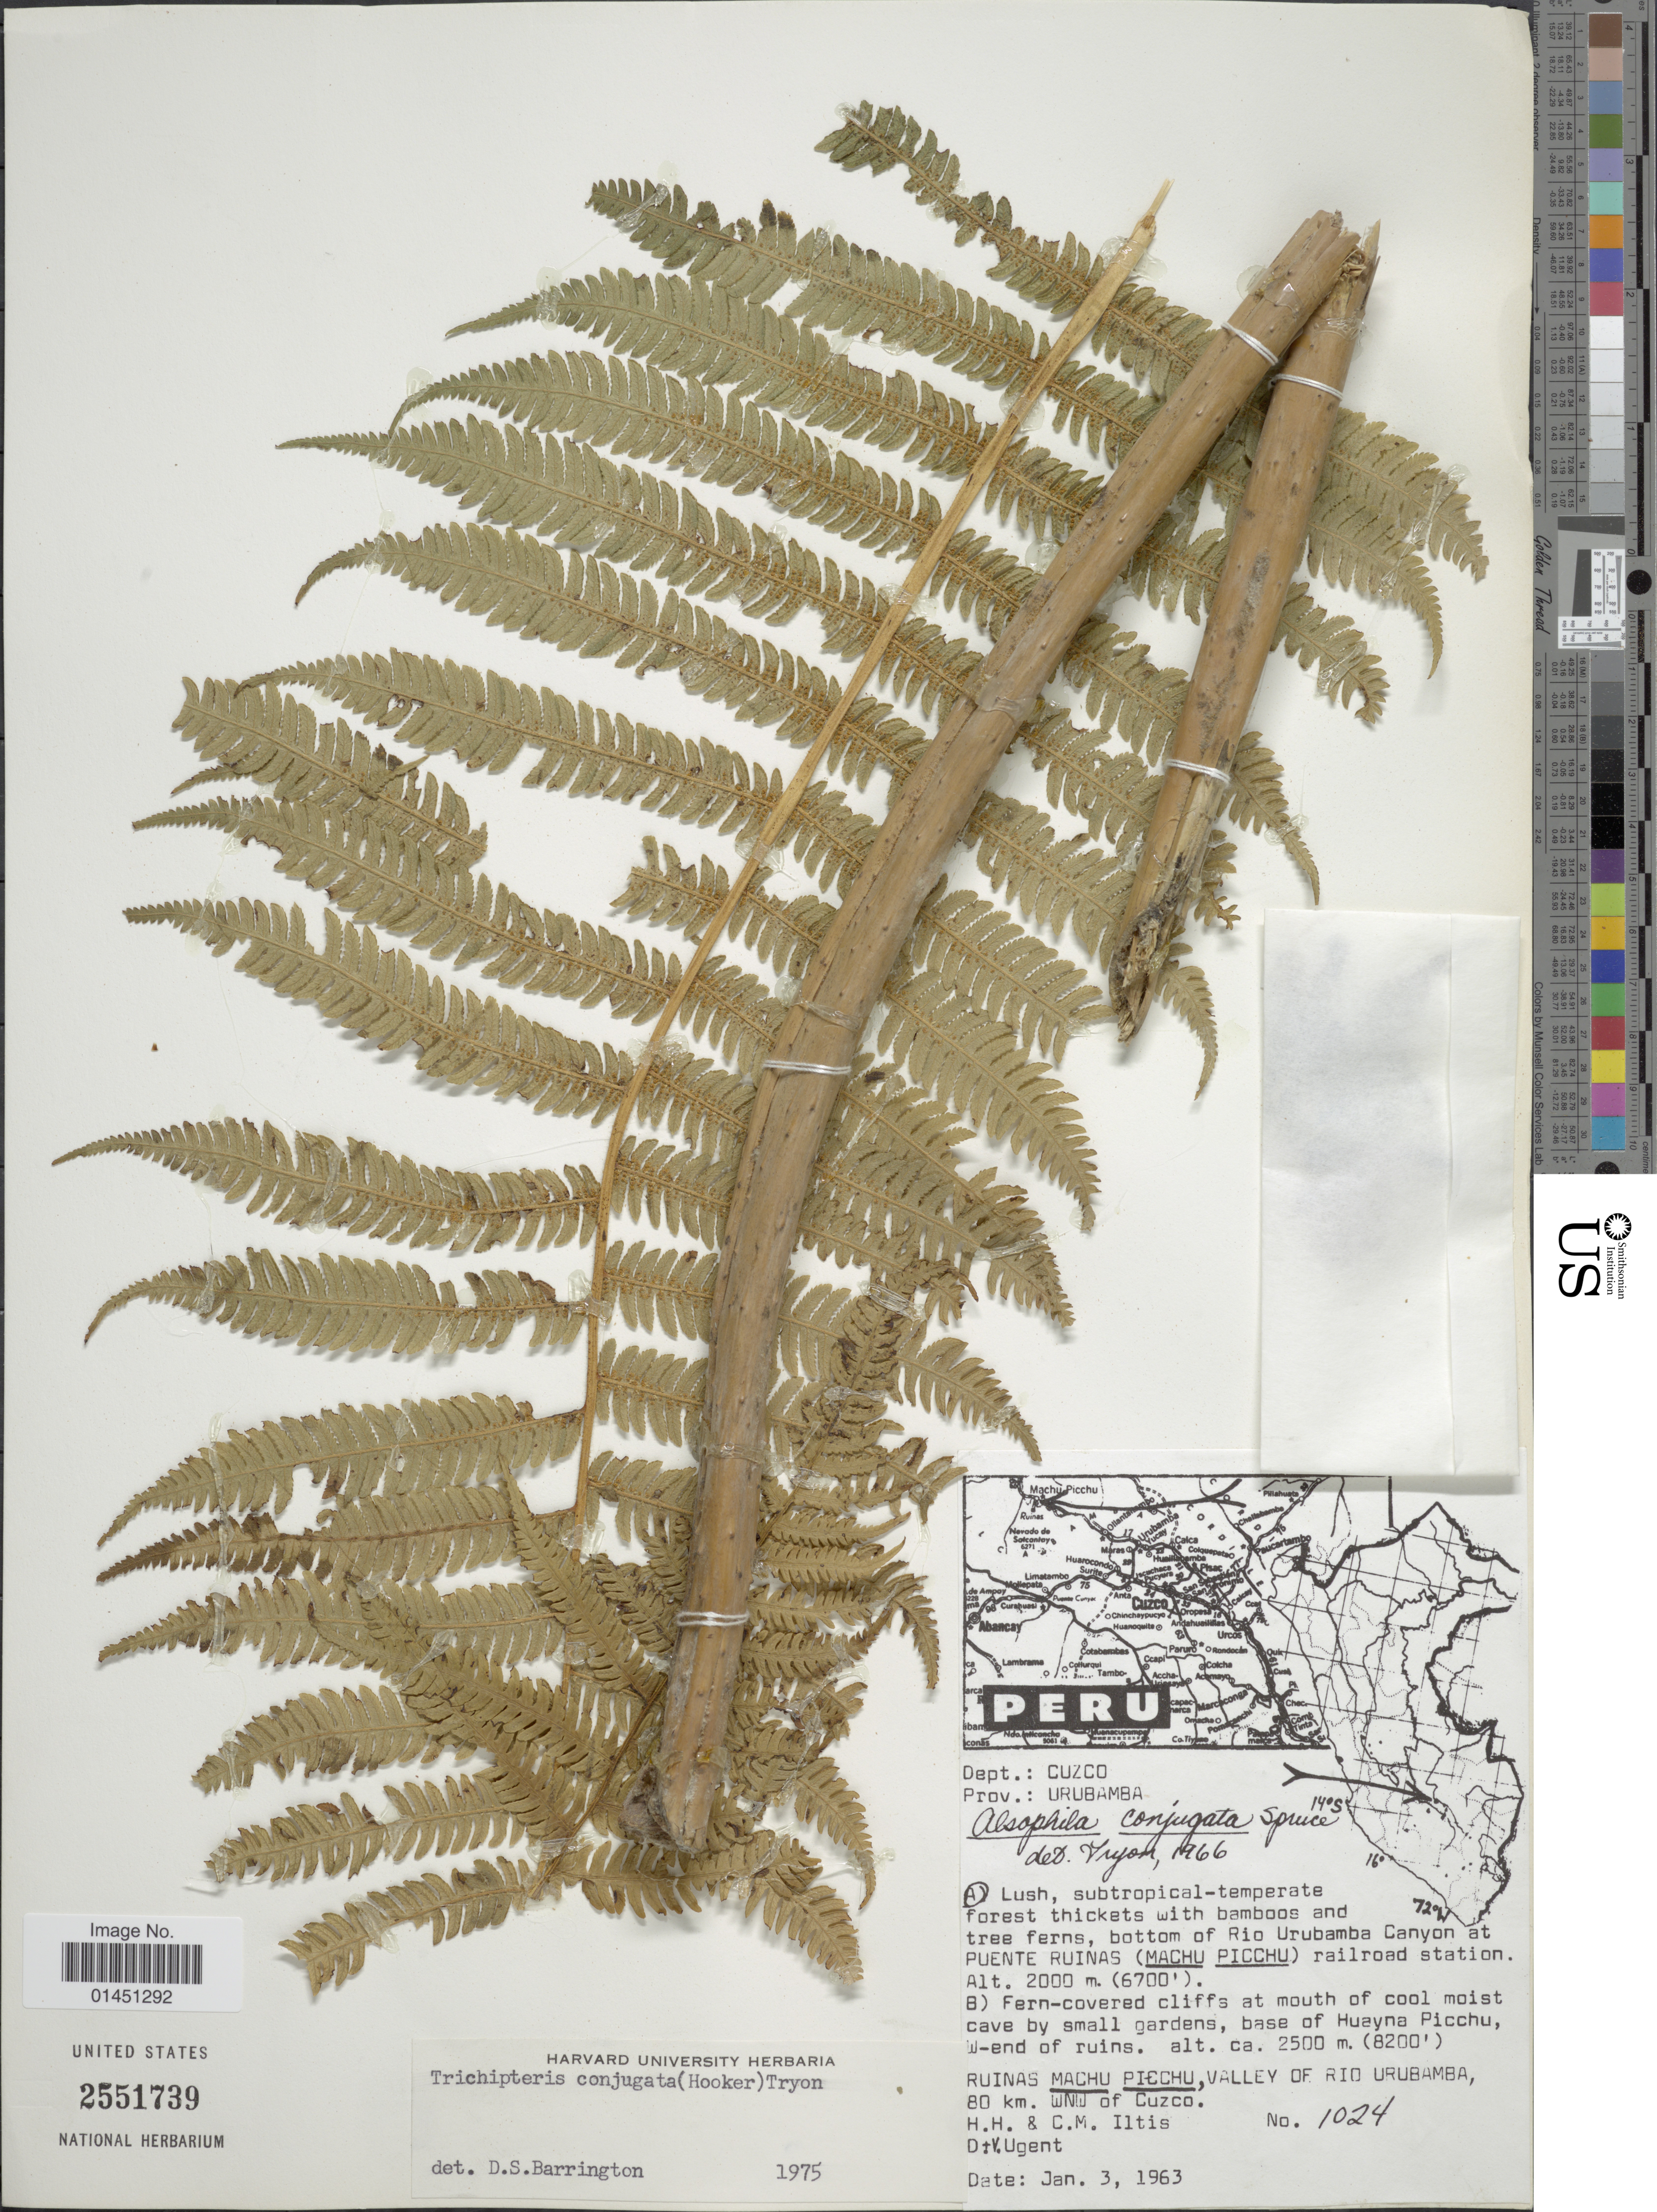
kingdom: Plantae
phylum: Tracheophyta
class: Polypodiopsida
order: Cyatheales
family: Cyatheaceae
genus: Cyathea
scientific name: Cyathea conjugata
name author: (Hook.) Domin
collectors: H. H. Iltis, C. M Iltis, D. Ugent & V. Ugent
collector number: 1024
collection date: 1963-01-03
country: Peru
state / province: Cusco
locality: Prov.: Urubamba, bottom of Rio Urubamba Canyon at Puente Ruinas (Machu Picchu) railroad station, Ruinas Machu Picchu, Valley of Rio Urubamba, 80 km. WNW of Cuzco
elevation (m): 2000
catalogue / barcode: US 2551739